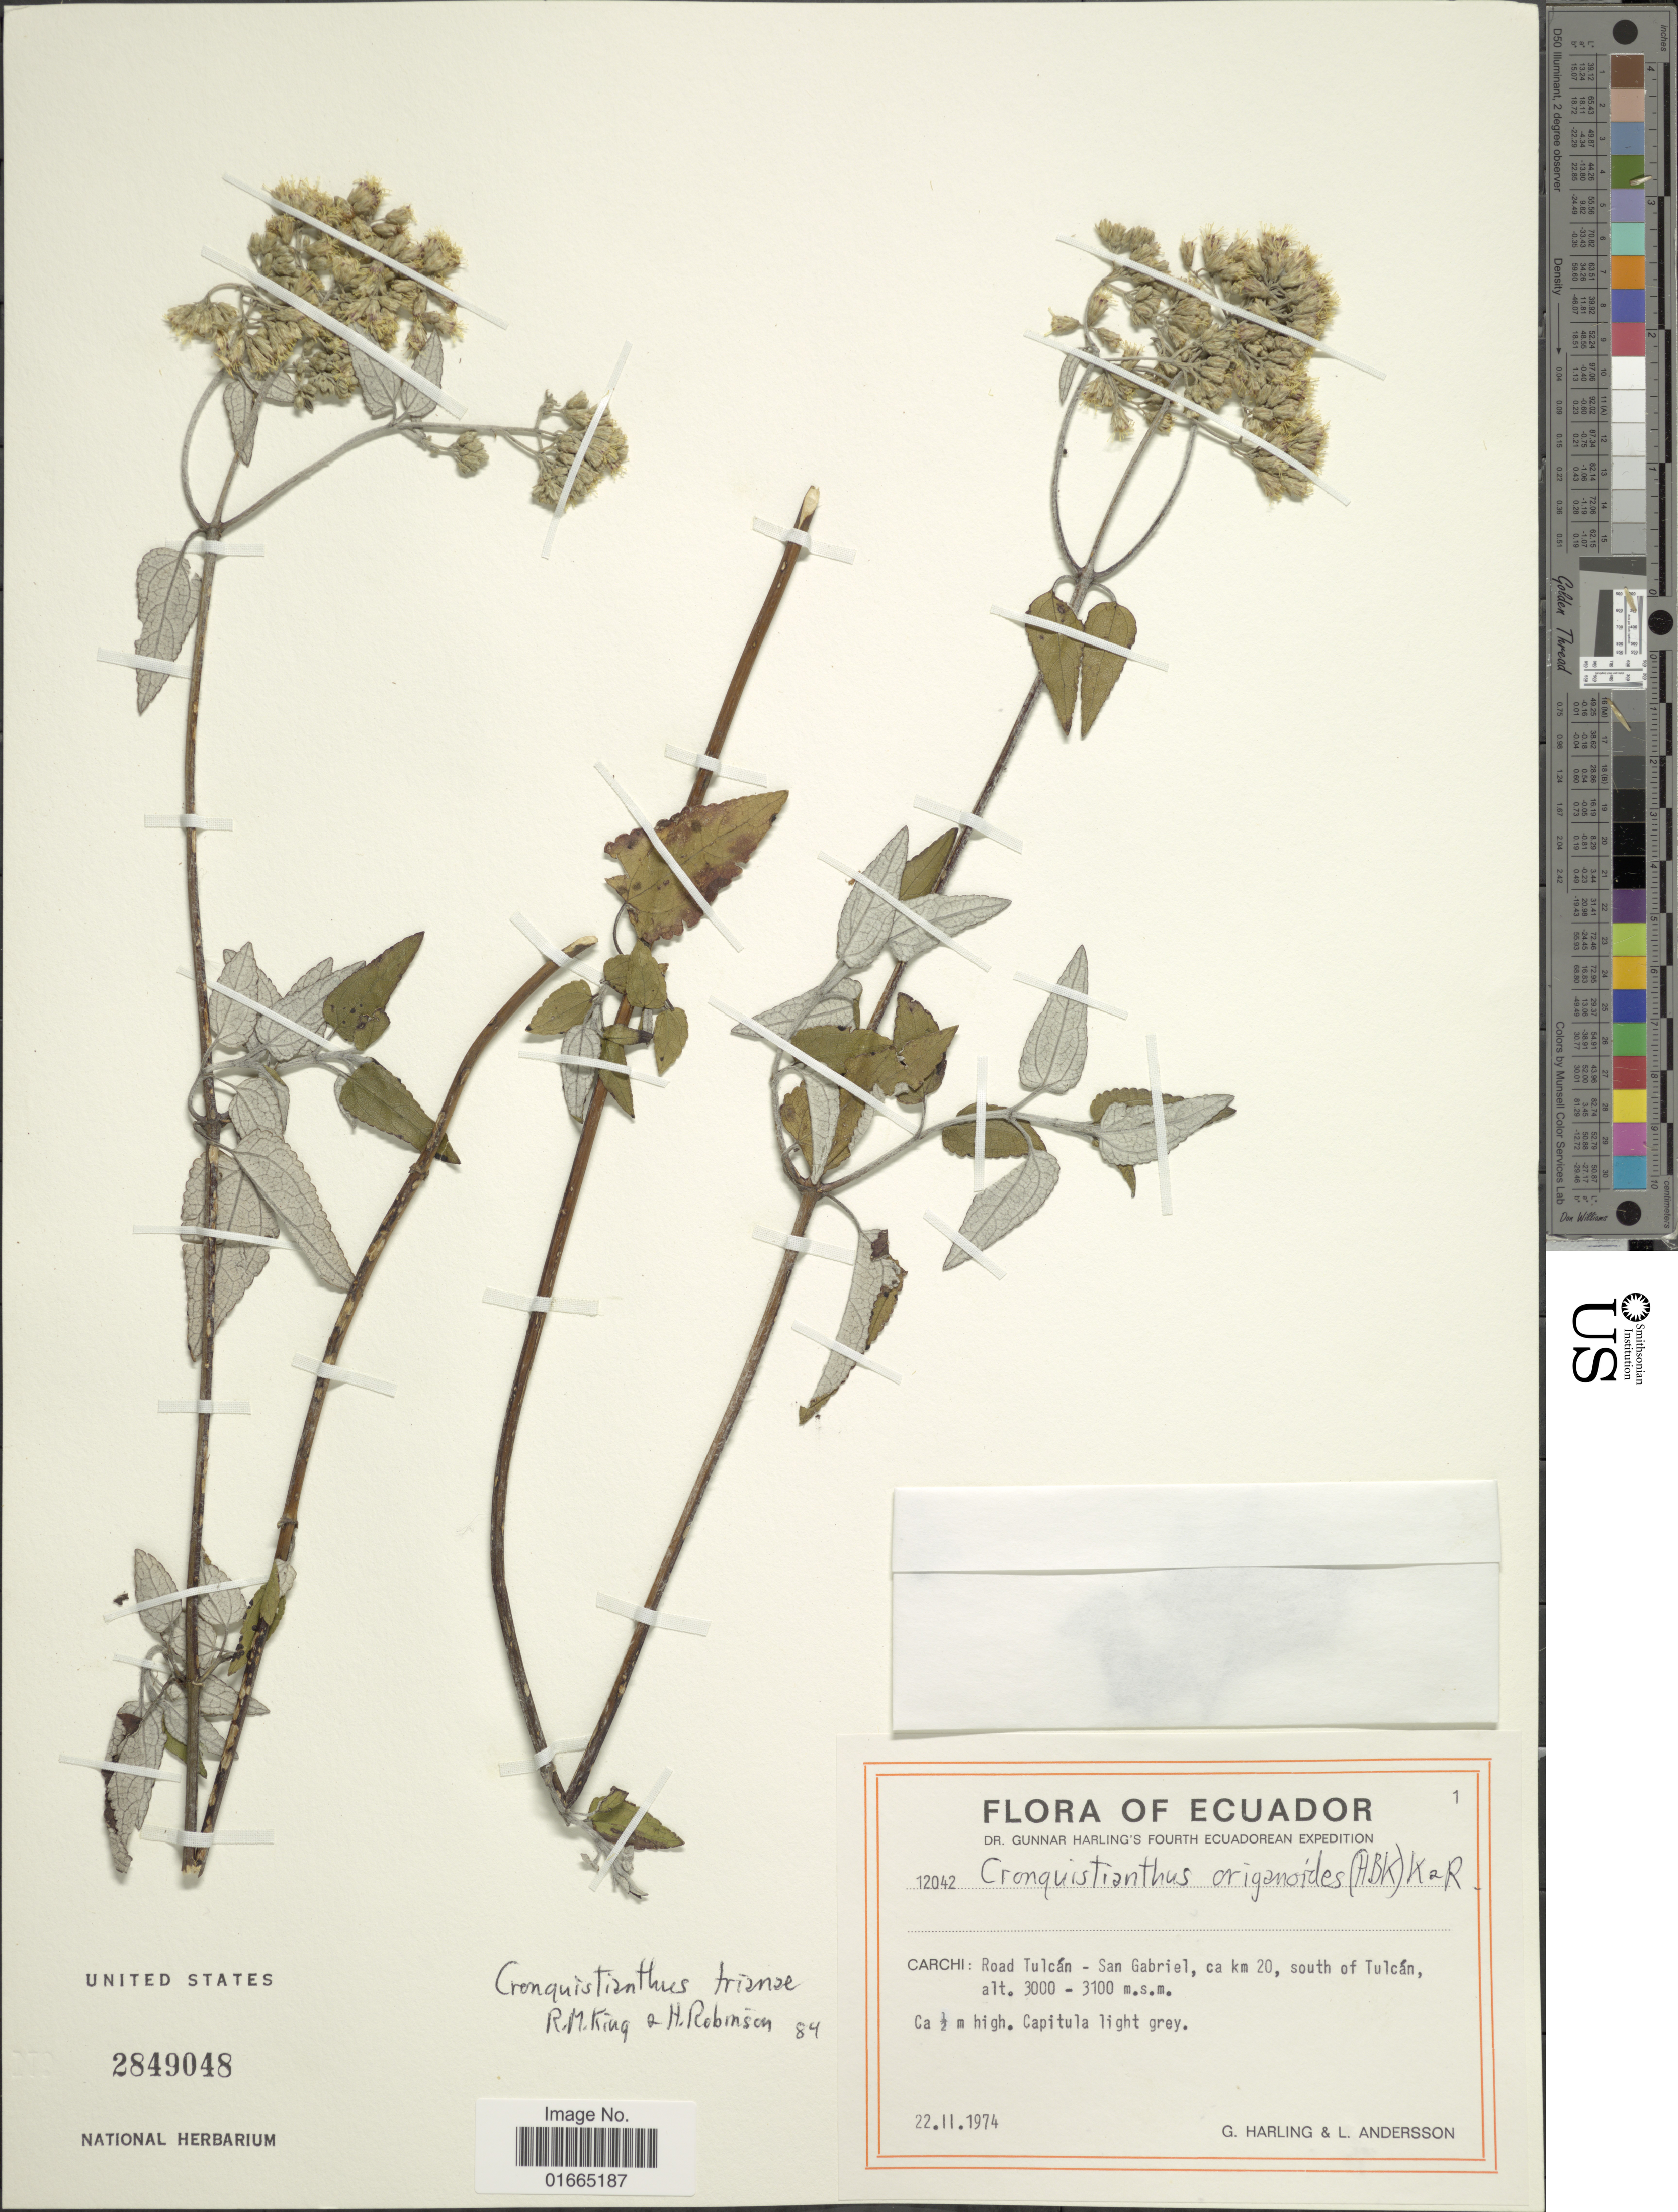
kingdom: Plantae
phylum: Tracheophyta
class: Magnoliopsida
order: Asterales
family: Asteraceae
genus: Cronquistianthus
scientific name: Cronquistianthus trianae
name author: R.M. King & H. Rob.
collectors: G. Harling & L. Andersson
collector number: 12042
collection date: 1974-02-22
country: Ecuador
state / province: Carchi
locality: Road Tulcán - San Gabriel, ca km 20, south of Tulcán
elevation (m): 3000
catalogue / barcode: US 2849048